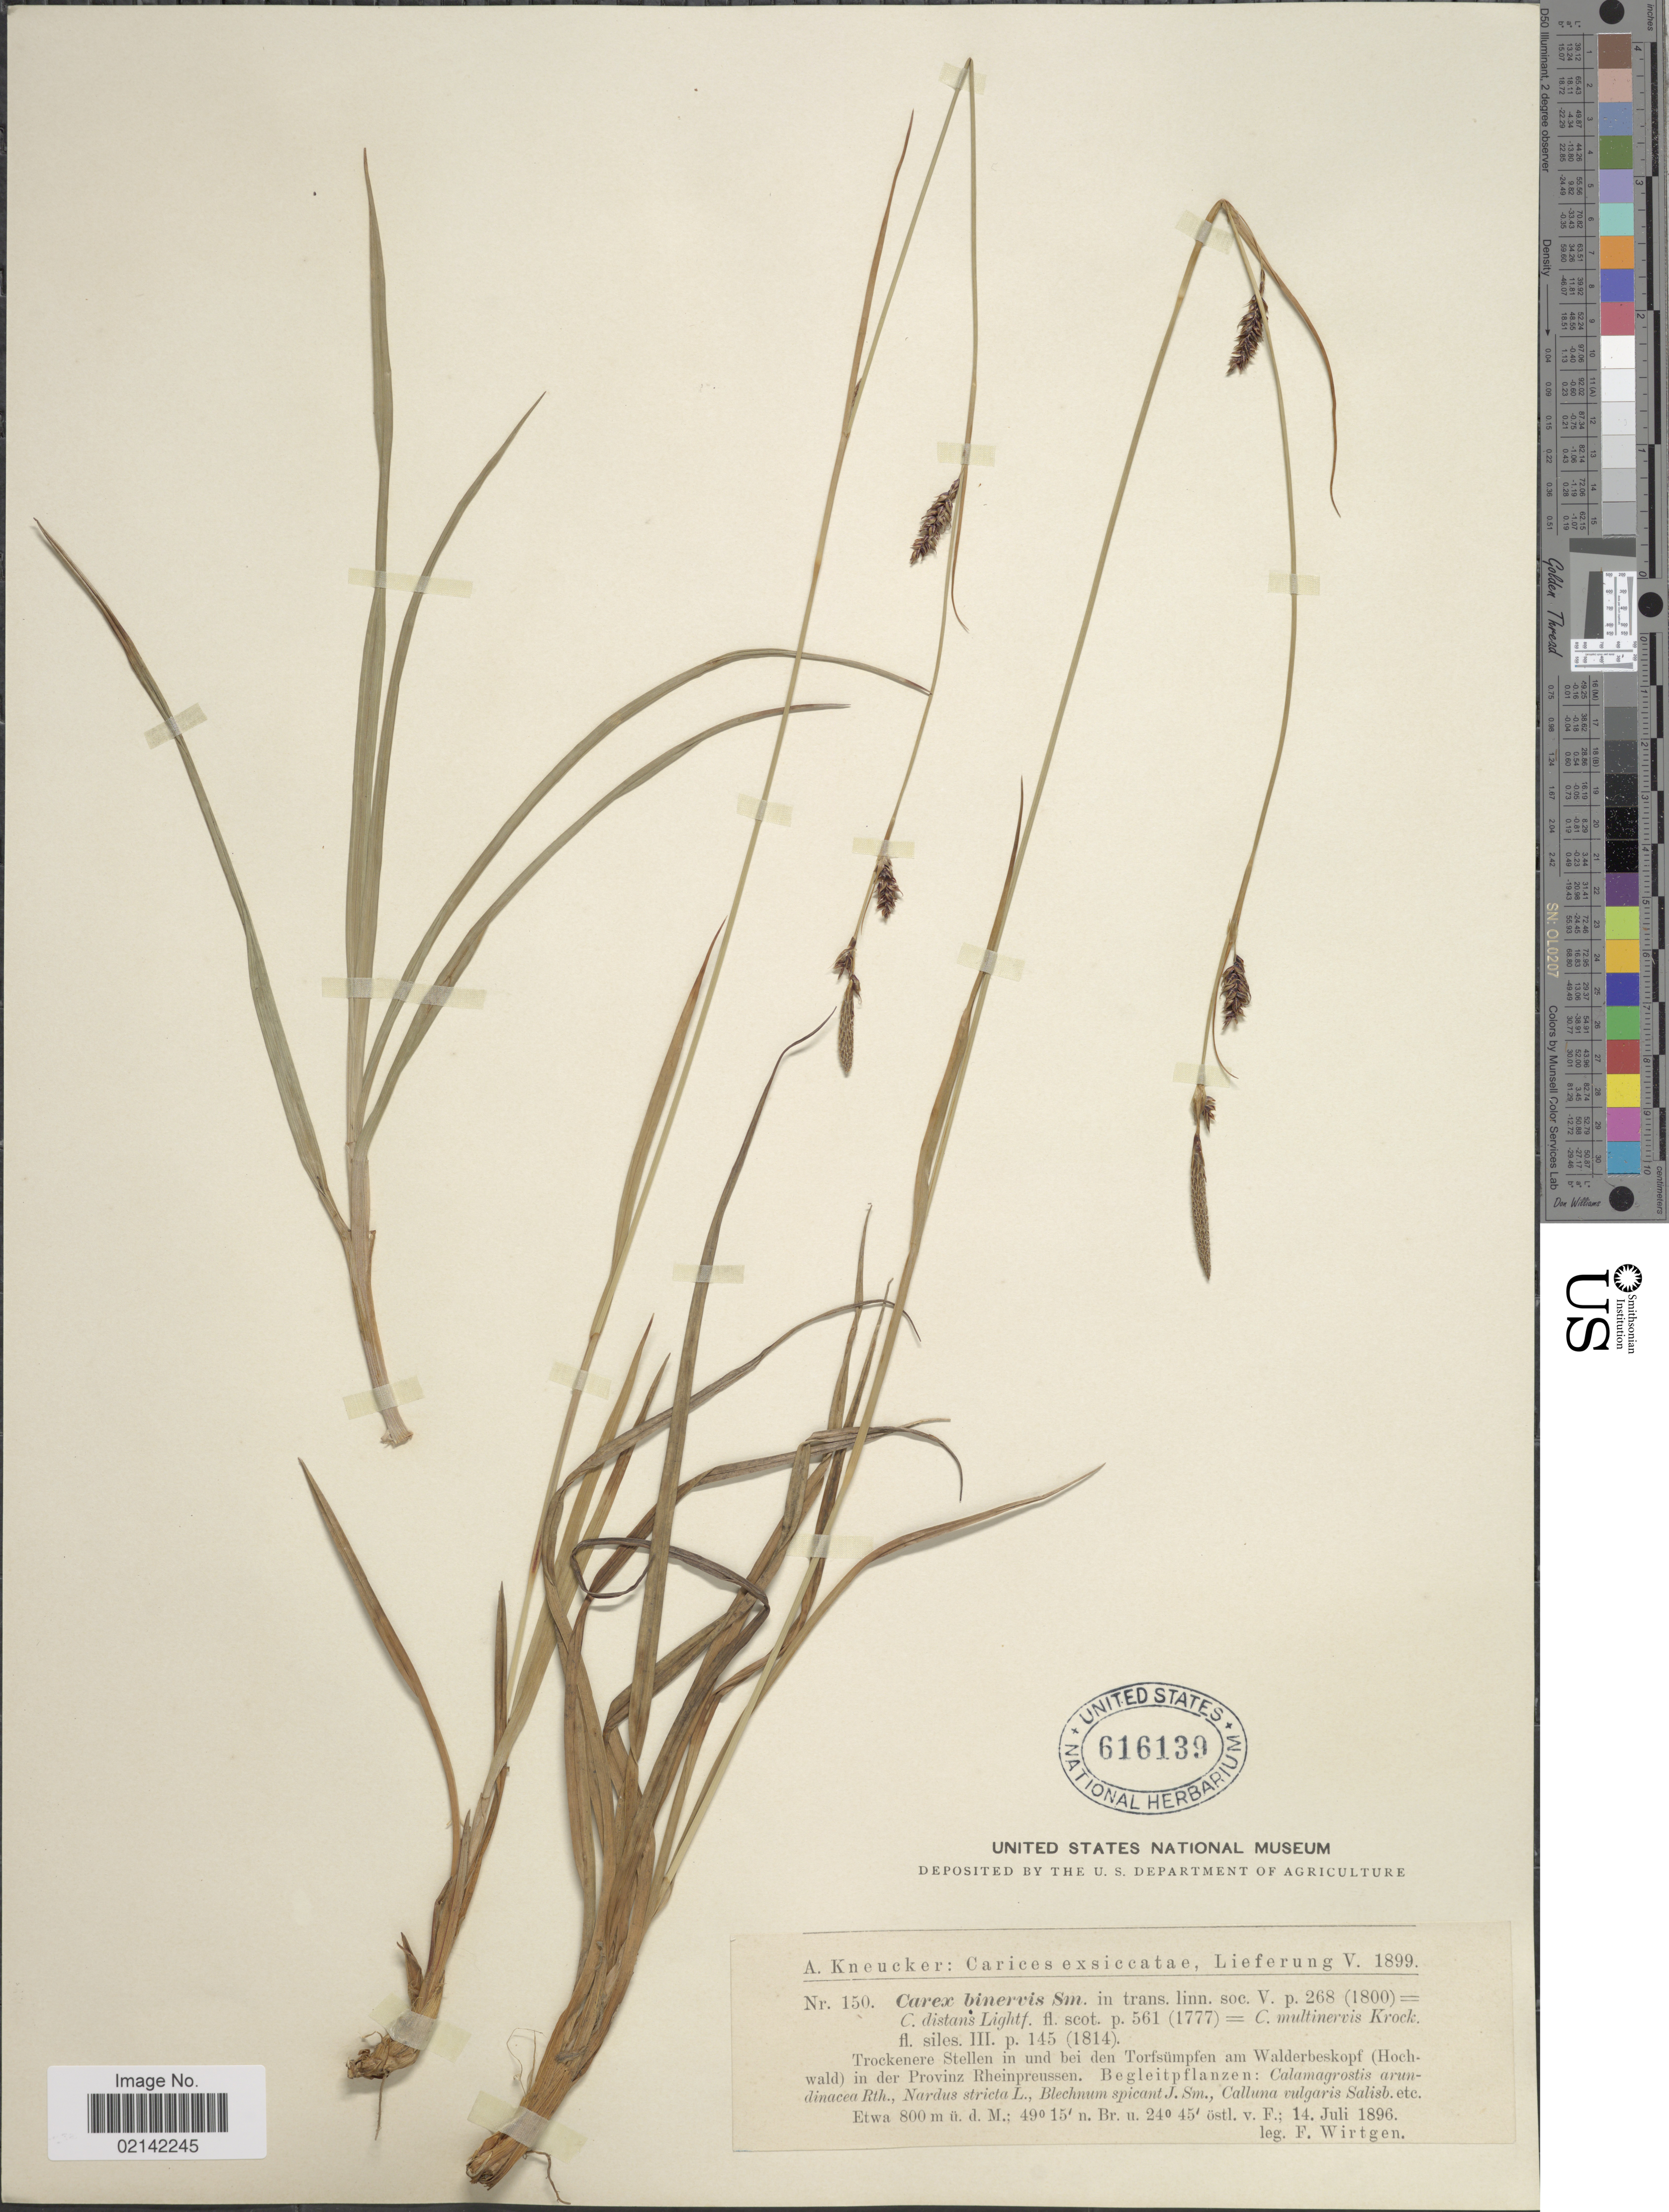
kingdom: Plantae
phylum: Tracheophyta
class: Liliopsida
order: Poales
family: Cyperaceae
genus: Carex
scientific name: Carex binervis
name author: Sm.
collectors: F. Wirtgen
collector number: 150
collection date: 1896-07-14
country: Germany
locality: Trockenere Stellen in und bei den Torfsümpfen am Waldersbeskopf (Hochwald) in der Provinz Rheinpreussen.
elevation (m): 800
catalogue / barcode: US 616139